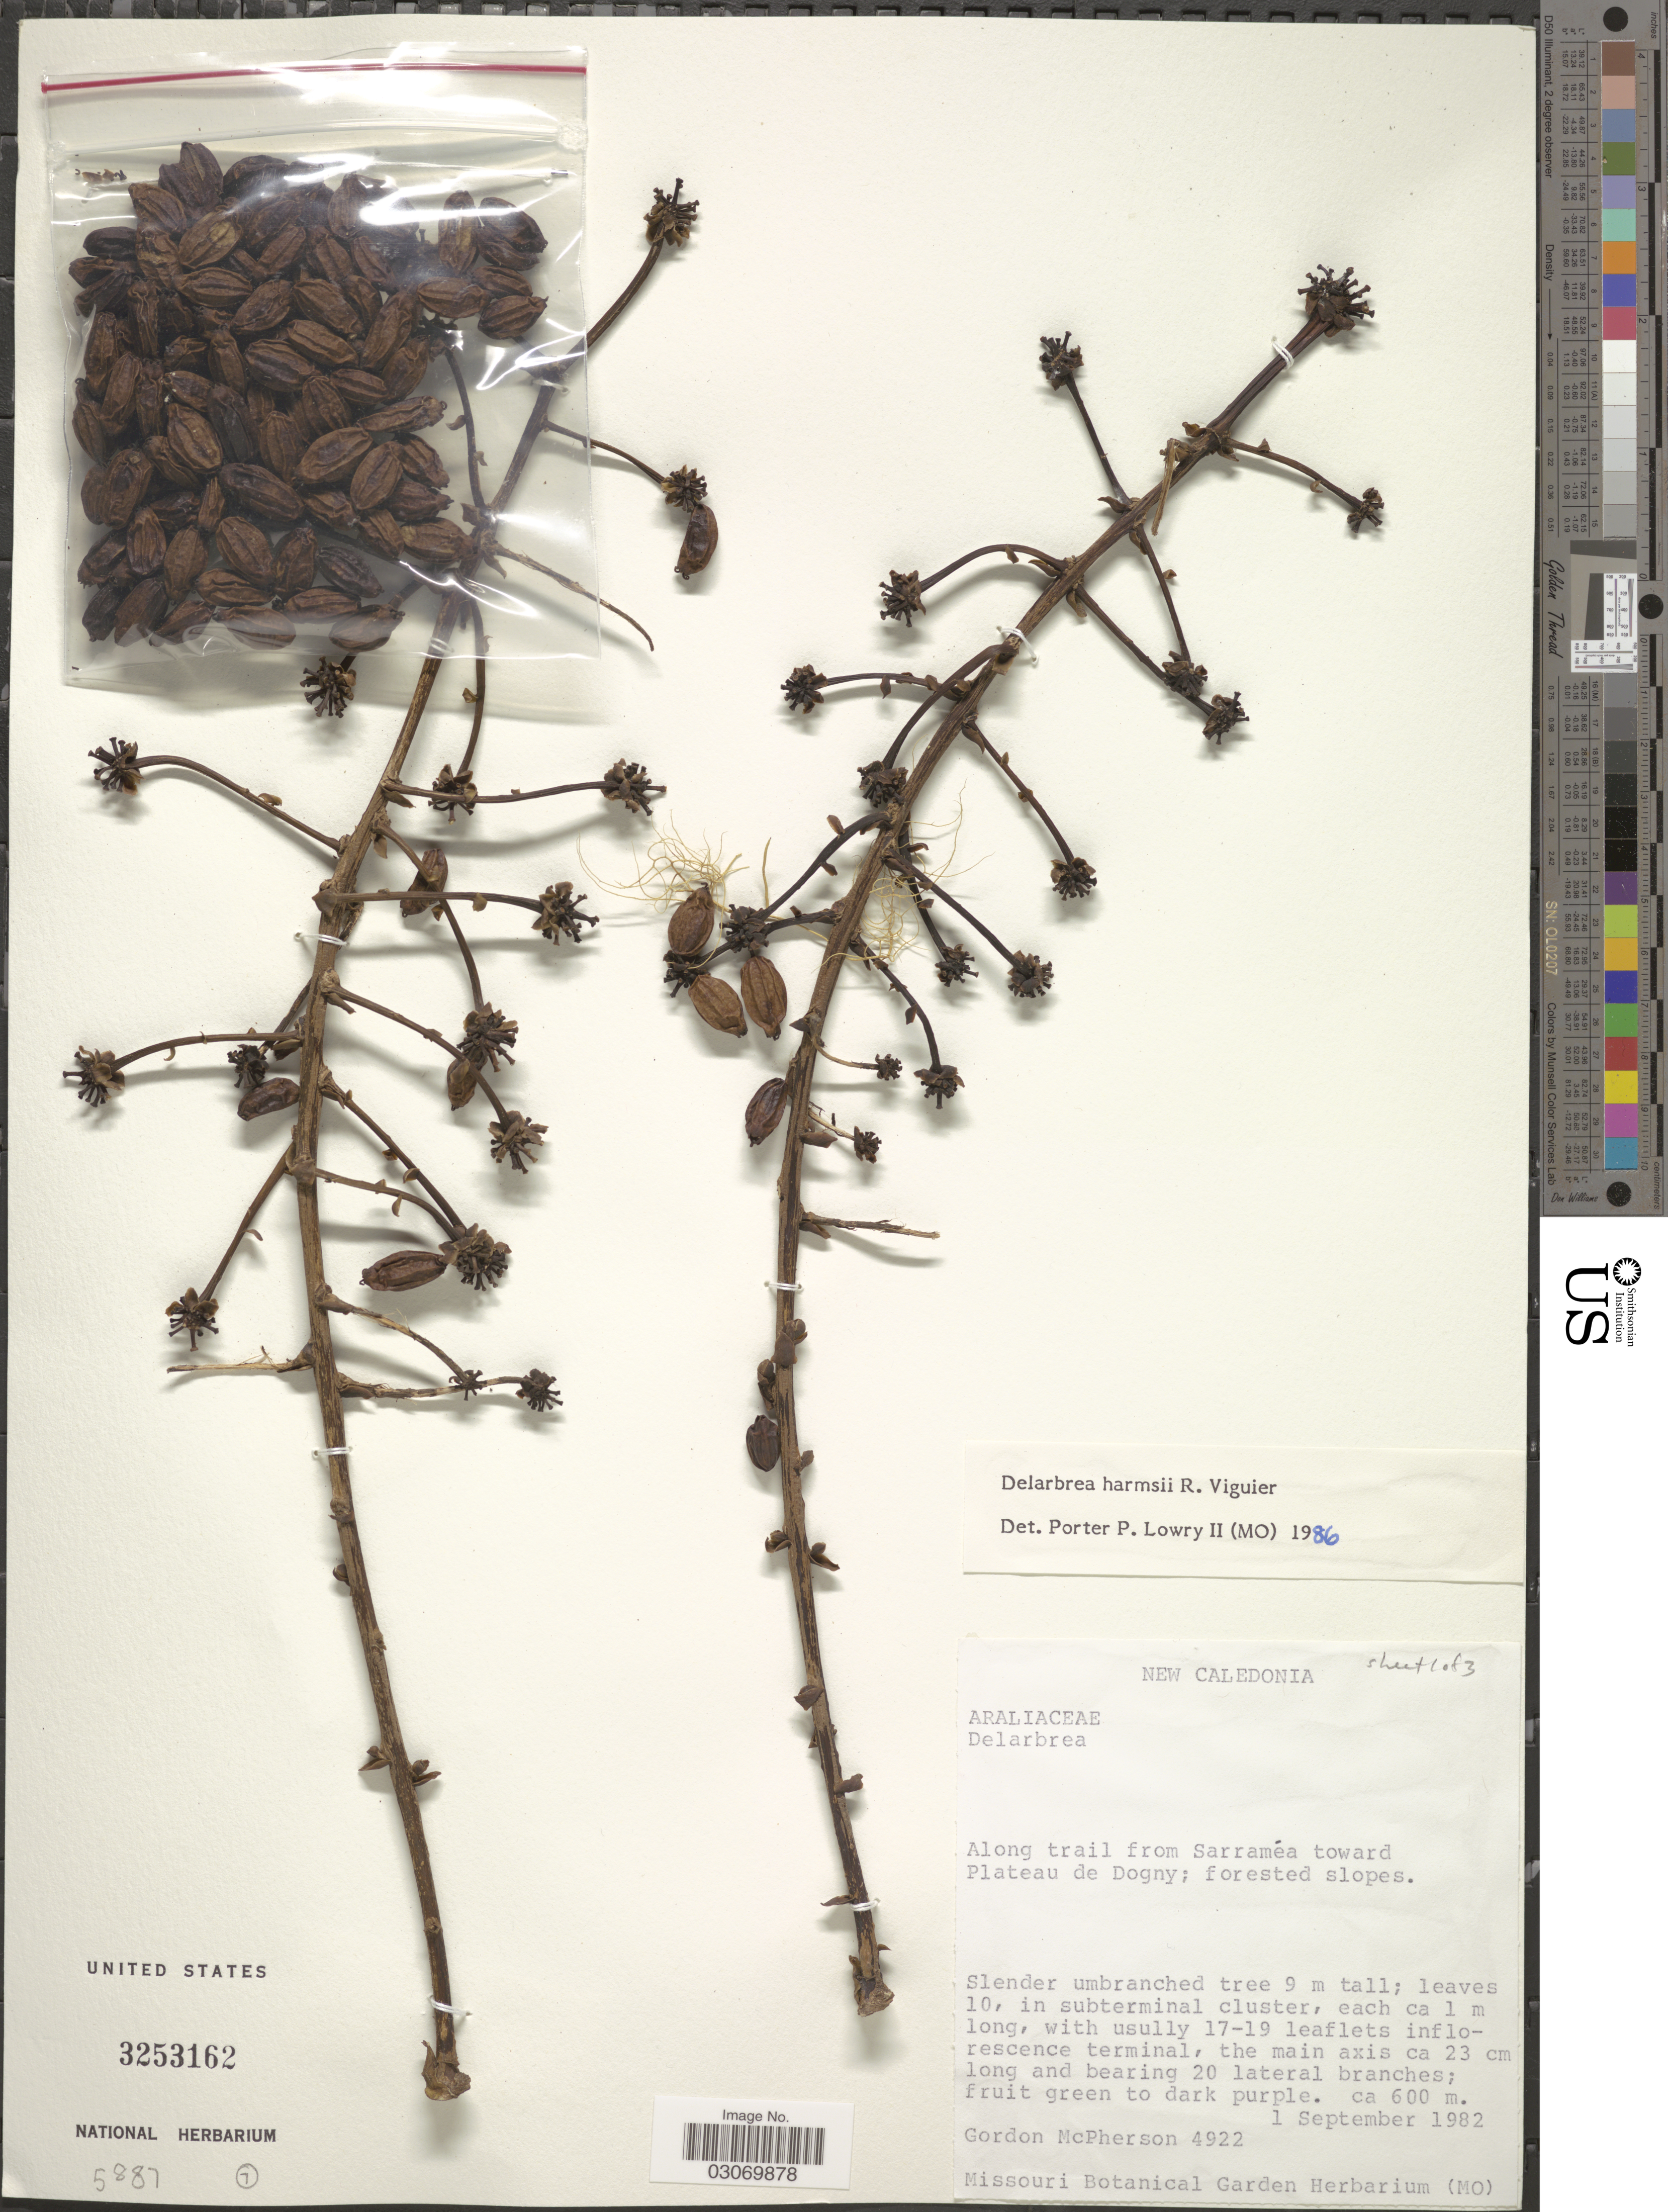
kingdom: Plantae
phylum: Tracheophyta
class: Magnoliopsida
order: Apiales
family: Myodocarpaceae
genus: Delarbrea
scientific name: Delarbrea harmsii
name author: R. Vig.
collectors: G. D. McPherson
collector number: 4922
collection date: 1982-09-01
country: New Caledonia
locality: Along trail from Sarraméa toward, Plateau de Dogny.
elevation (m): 600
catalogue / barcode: US 3253162